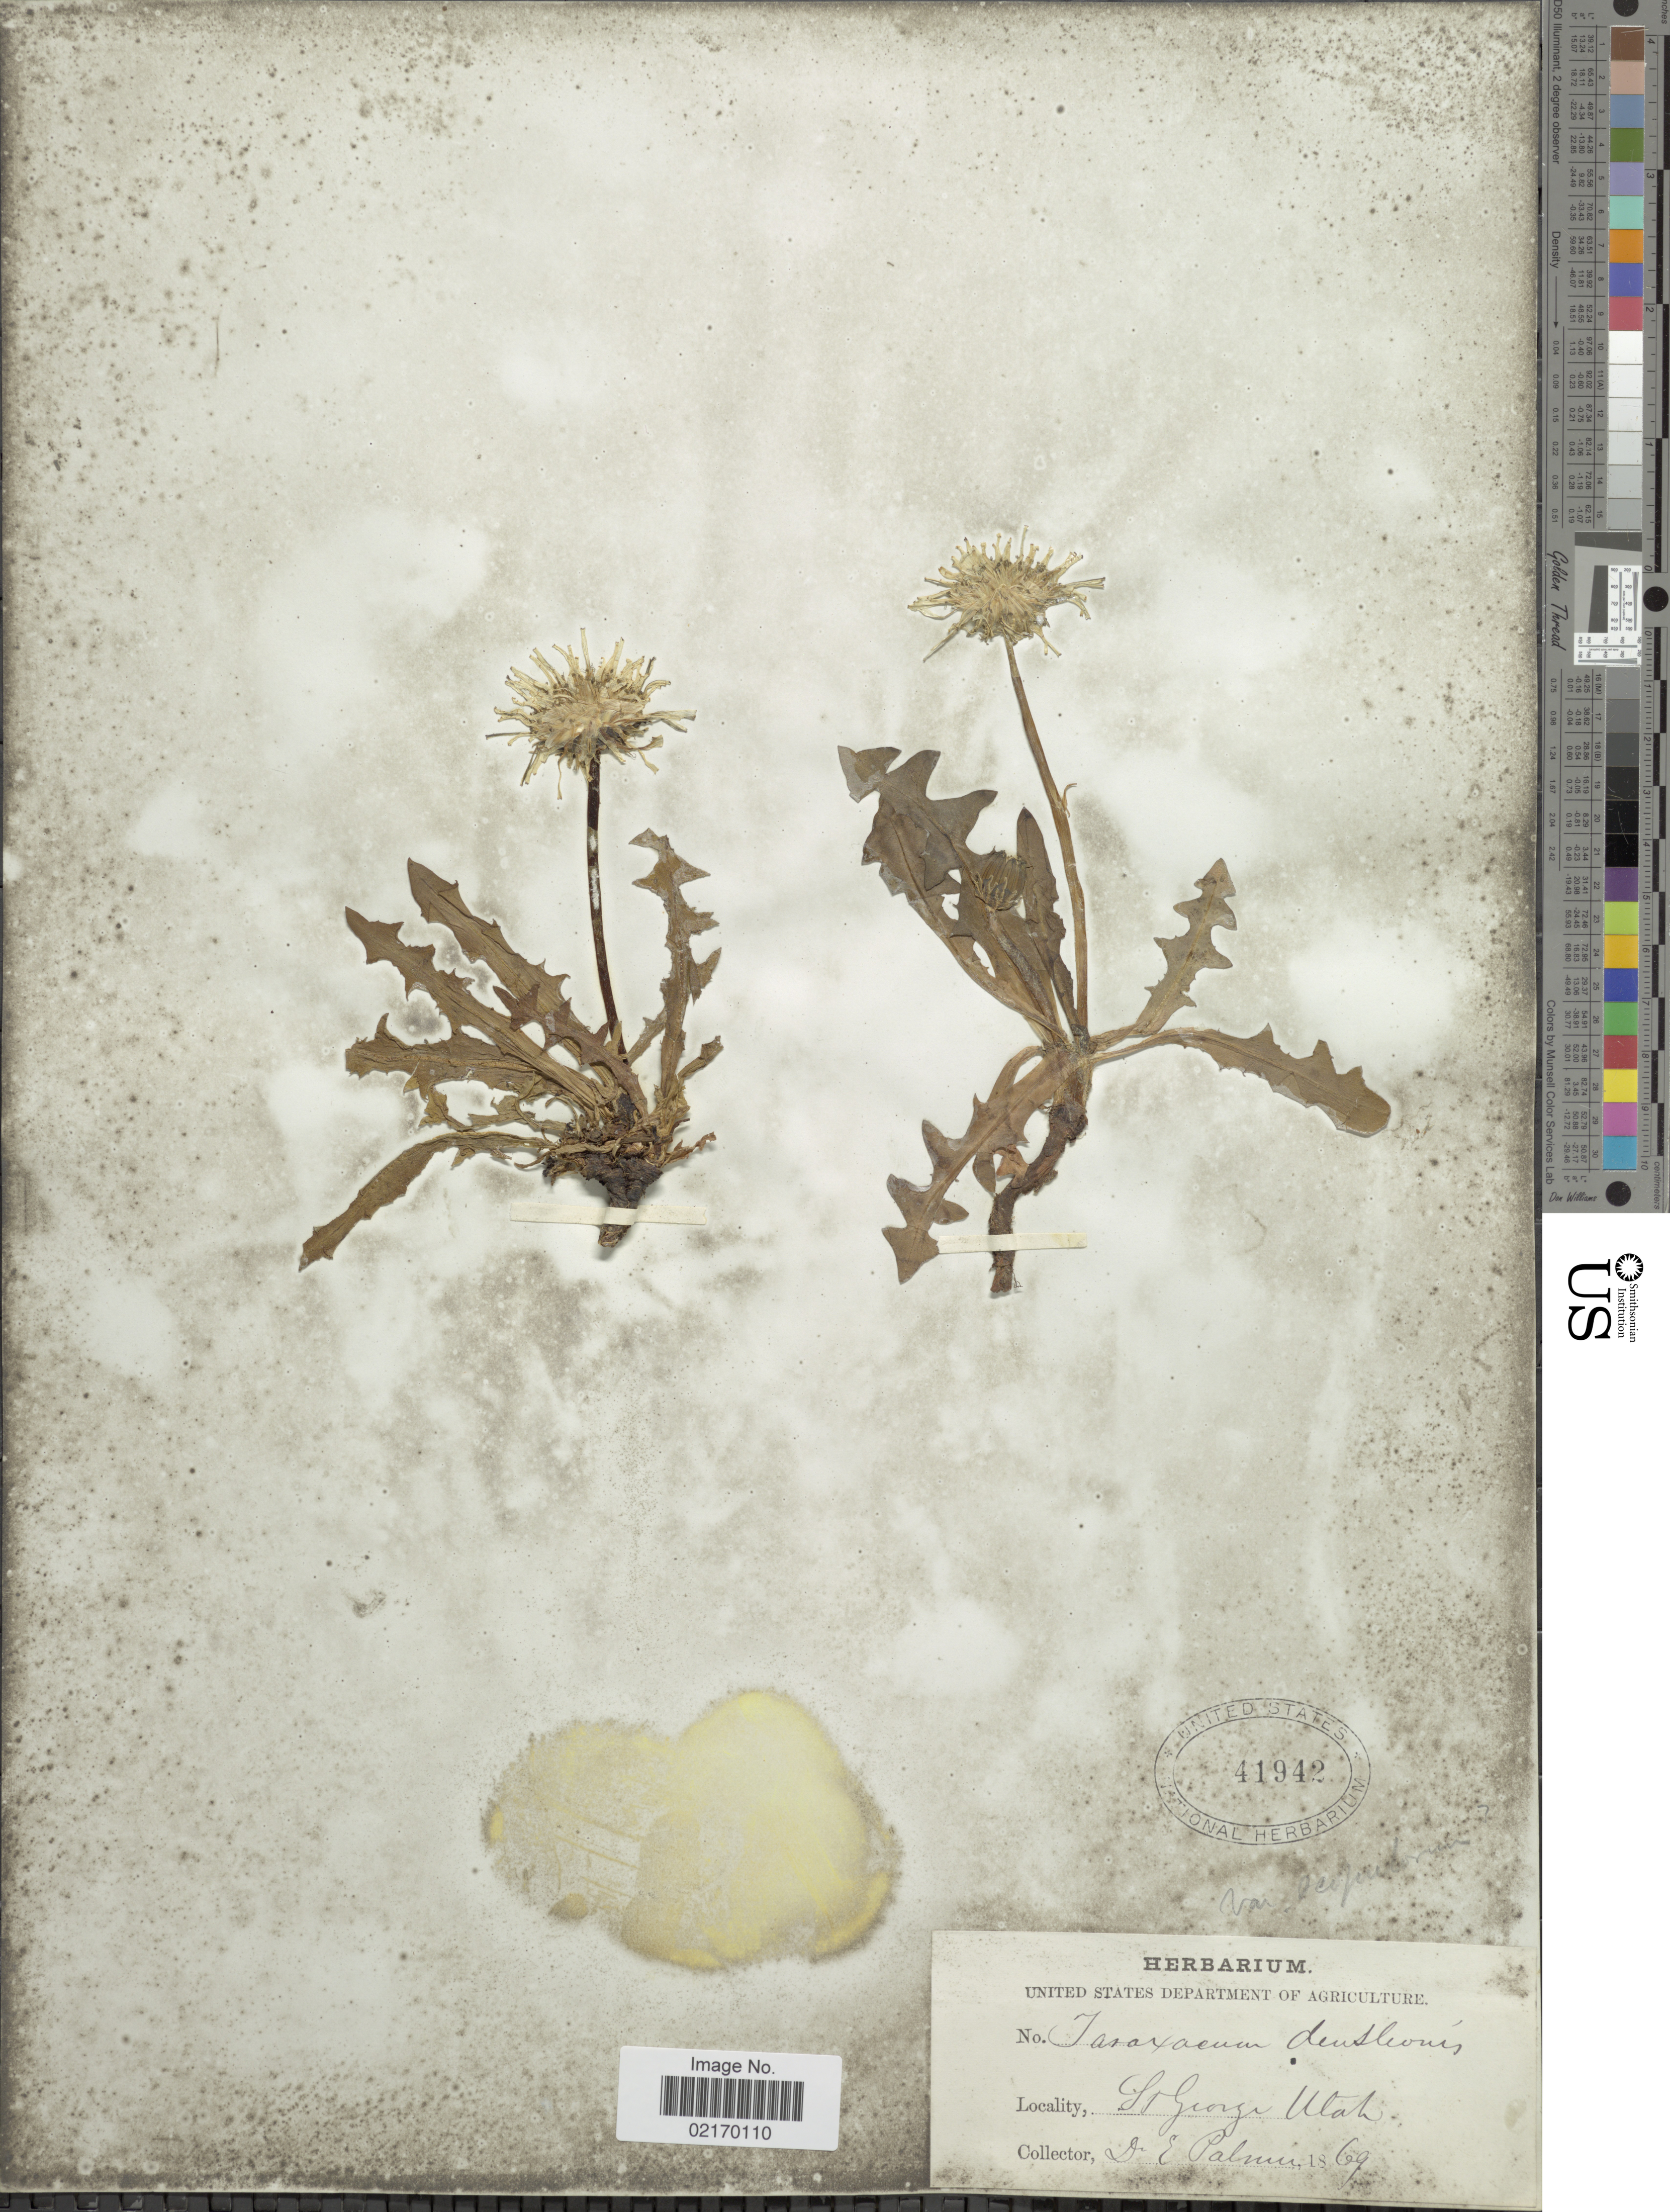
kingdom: Plantae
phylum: Tracheophyta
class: Magnoliopsida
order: Asterales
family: Asteraceae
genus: Taraxacum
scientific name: Taraxacum officinale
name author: G.H. Weber ex F.H. Wigg.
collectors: E. Palmer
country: United States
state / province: Utah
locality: St. George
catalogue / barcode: US 41942